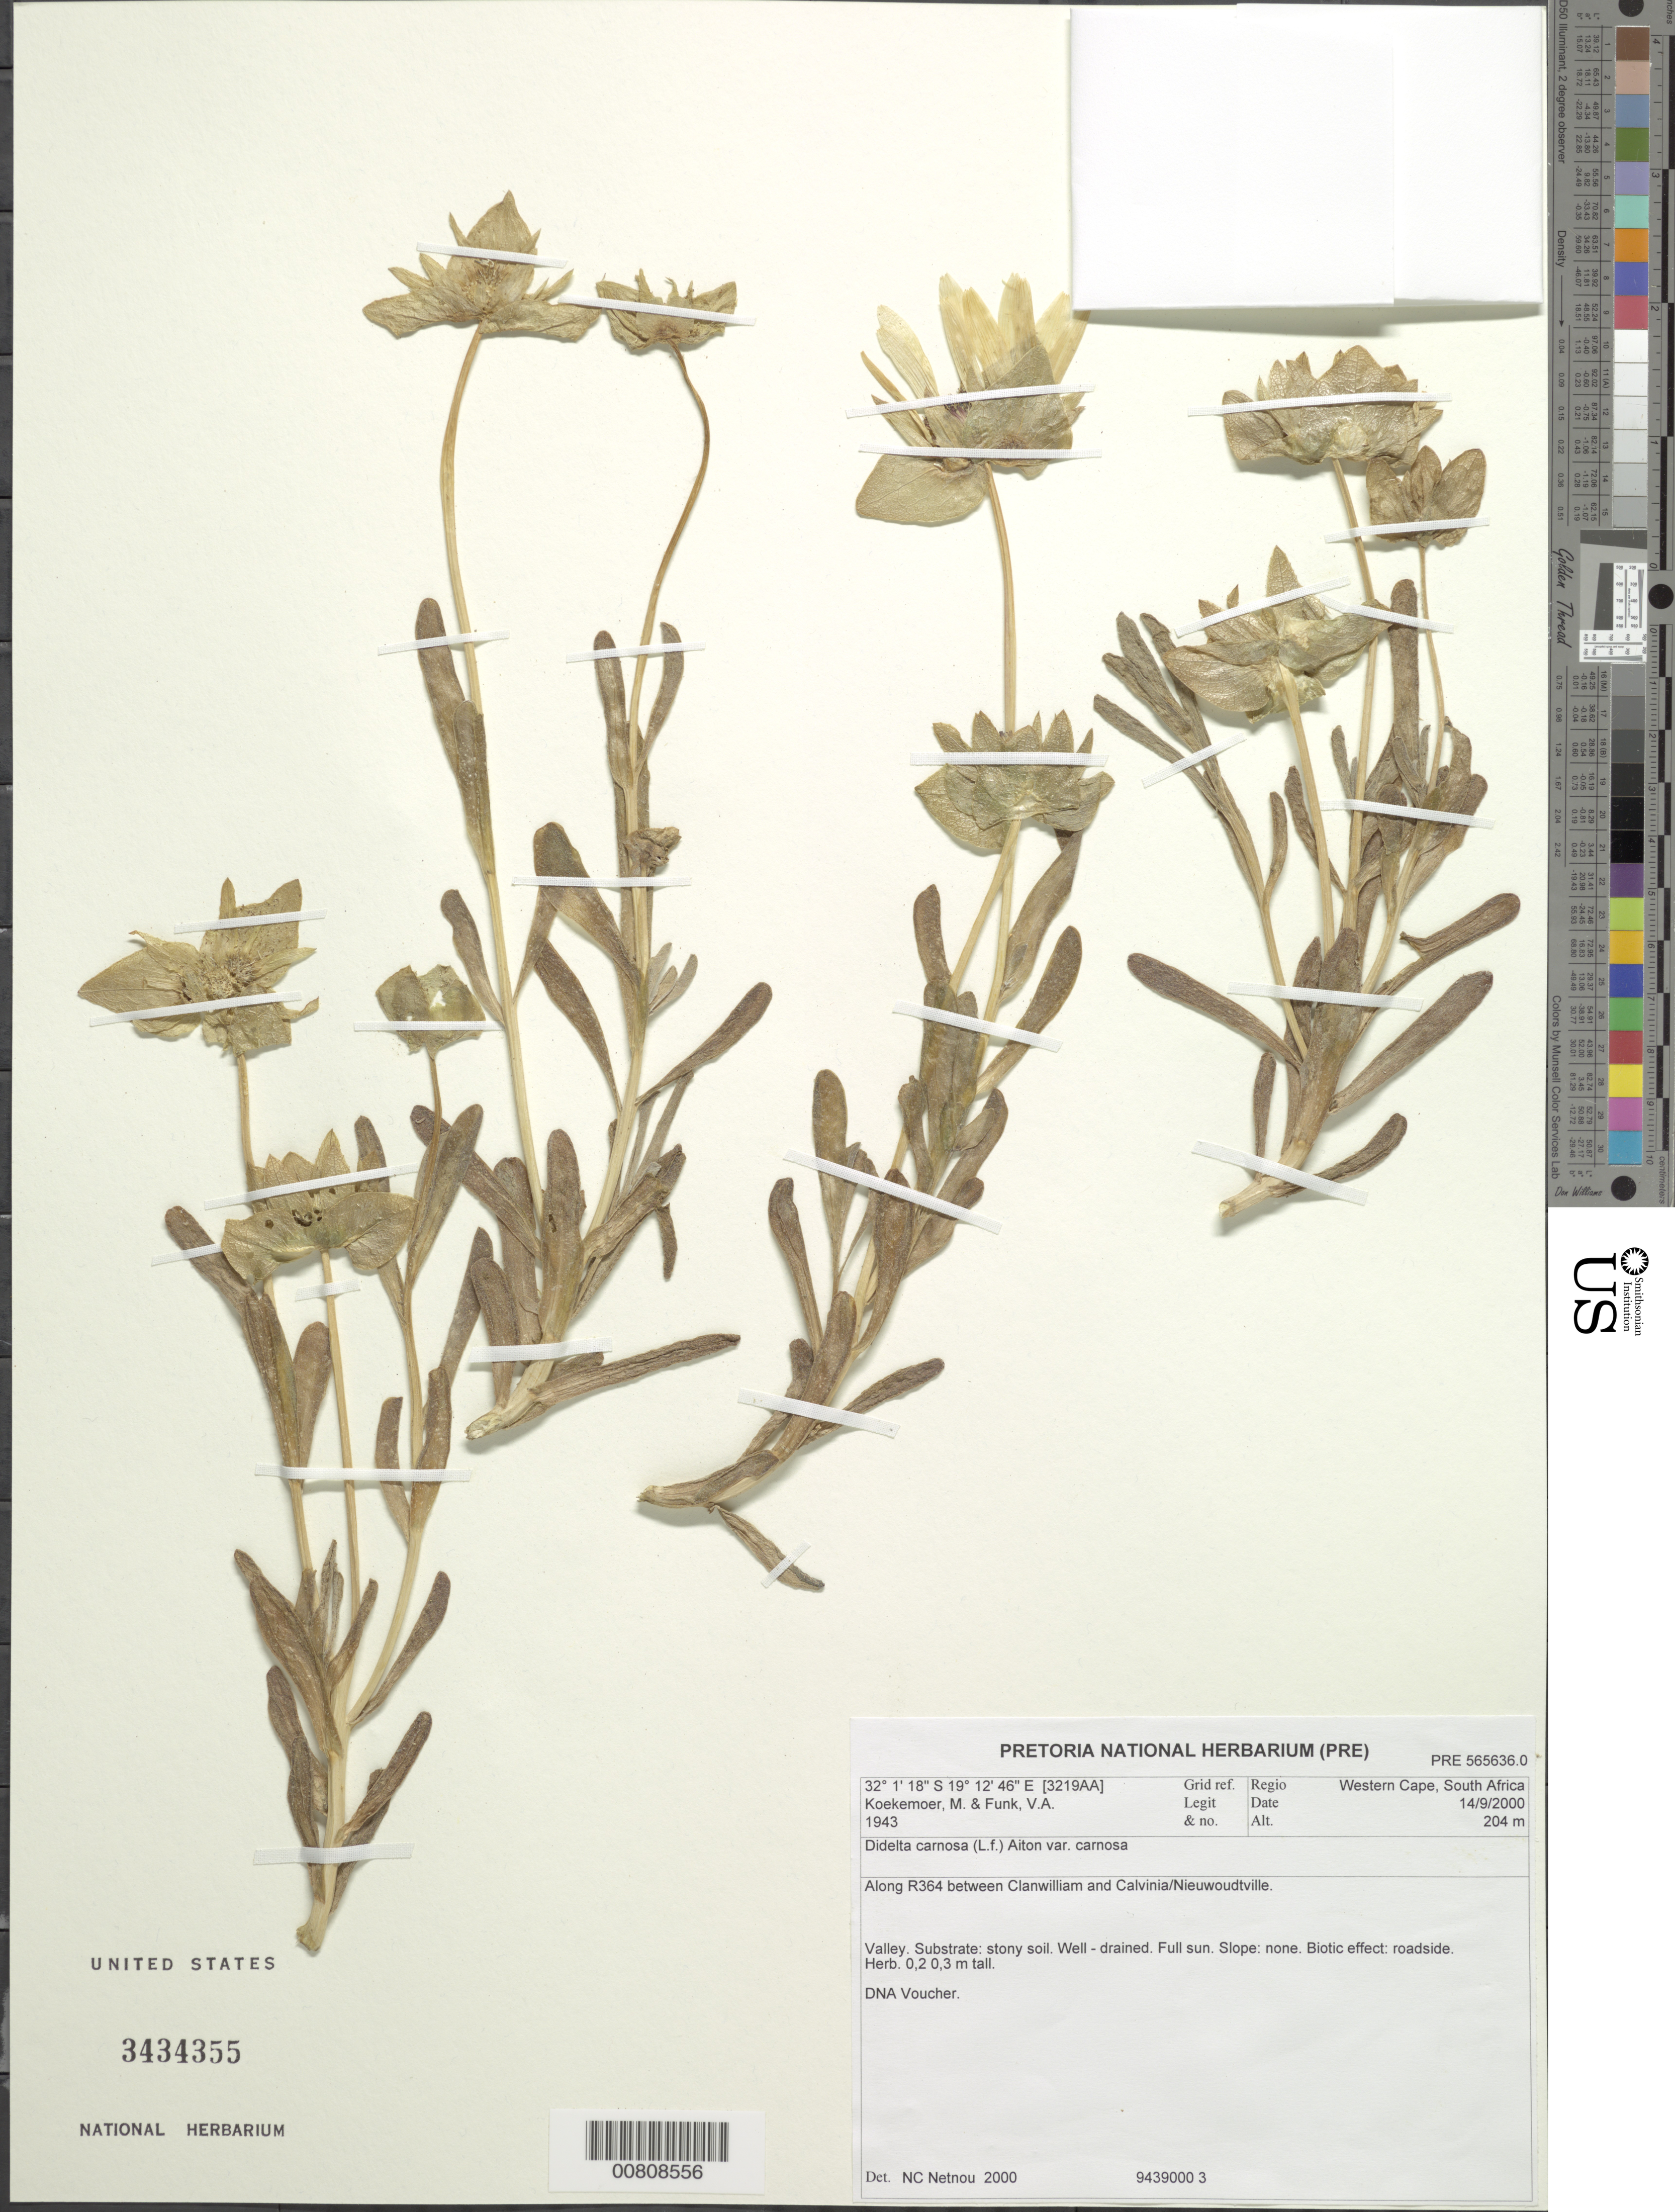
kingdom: Plantae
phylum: Tracheophyta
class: Magnoliopsida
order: Asterales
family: Asteraceae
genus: Didelta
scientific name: Didelta carnosa var. carnosa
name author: (L. f.) Aiton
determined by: Netnou, N. C.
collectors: M. Koekemoer & V. Funk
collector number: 1943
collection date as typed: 14 September 2000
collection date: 2000-09-14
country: South Africa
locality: Western Cape; along R364 between Clanwilliam and Calvina/Nieuwoudtville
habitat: Valley; substrate: stony soil; well-drained; full sun; slope: none; biotic effect: roadside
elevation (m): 204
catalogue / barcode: US 3434355